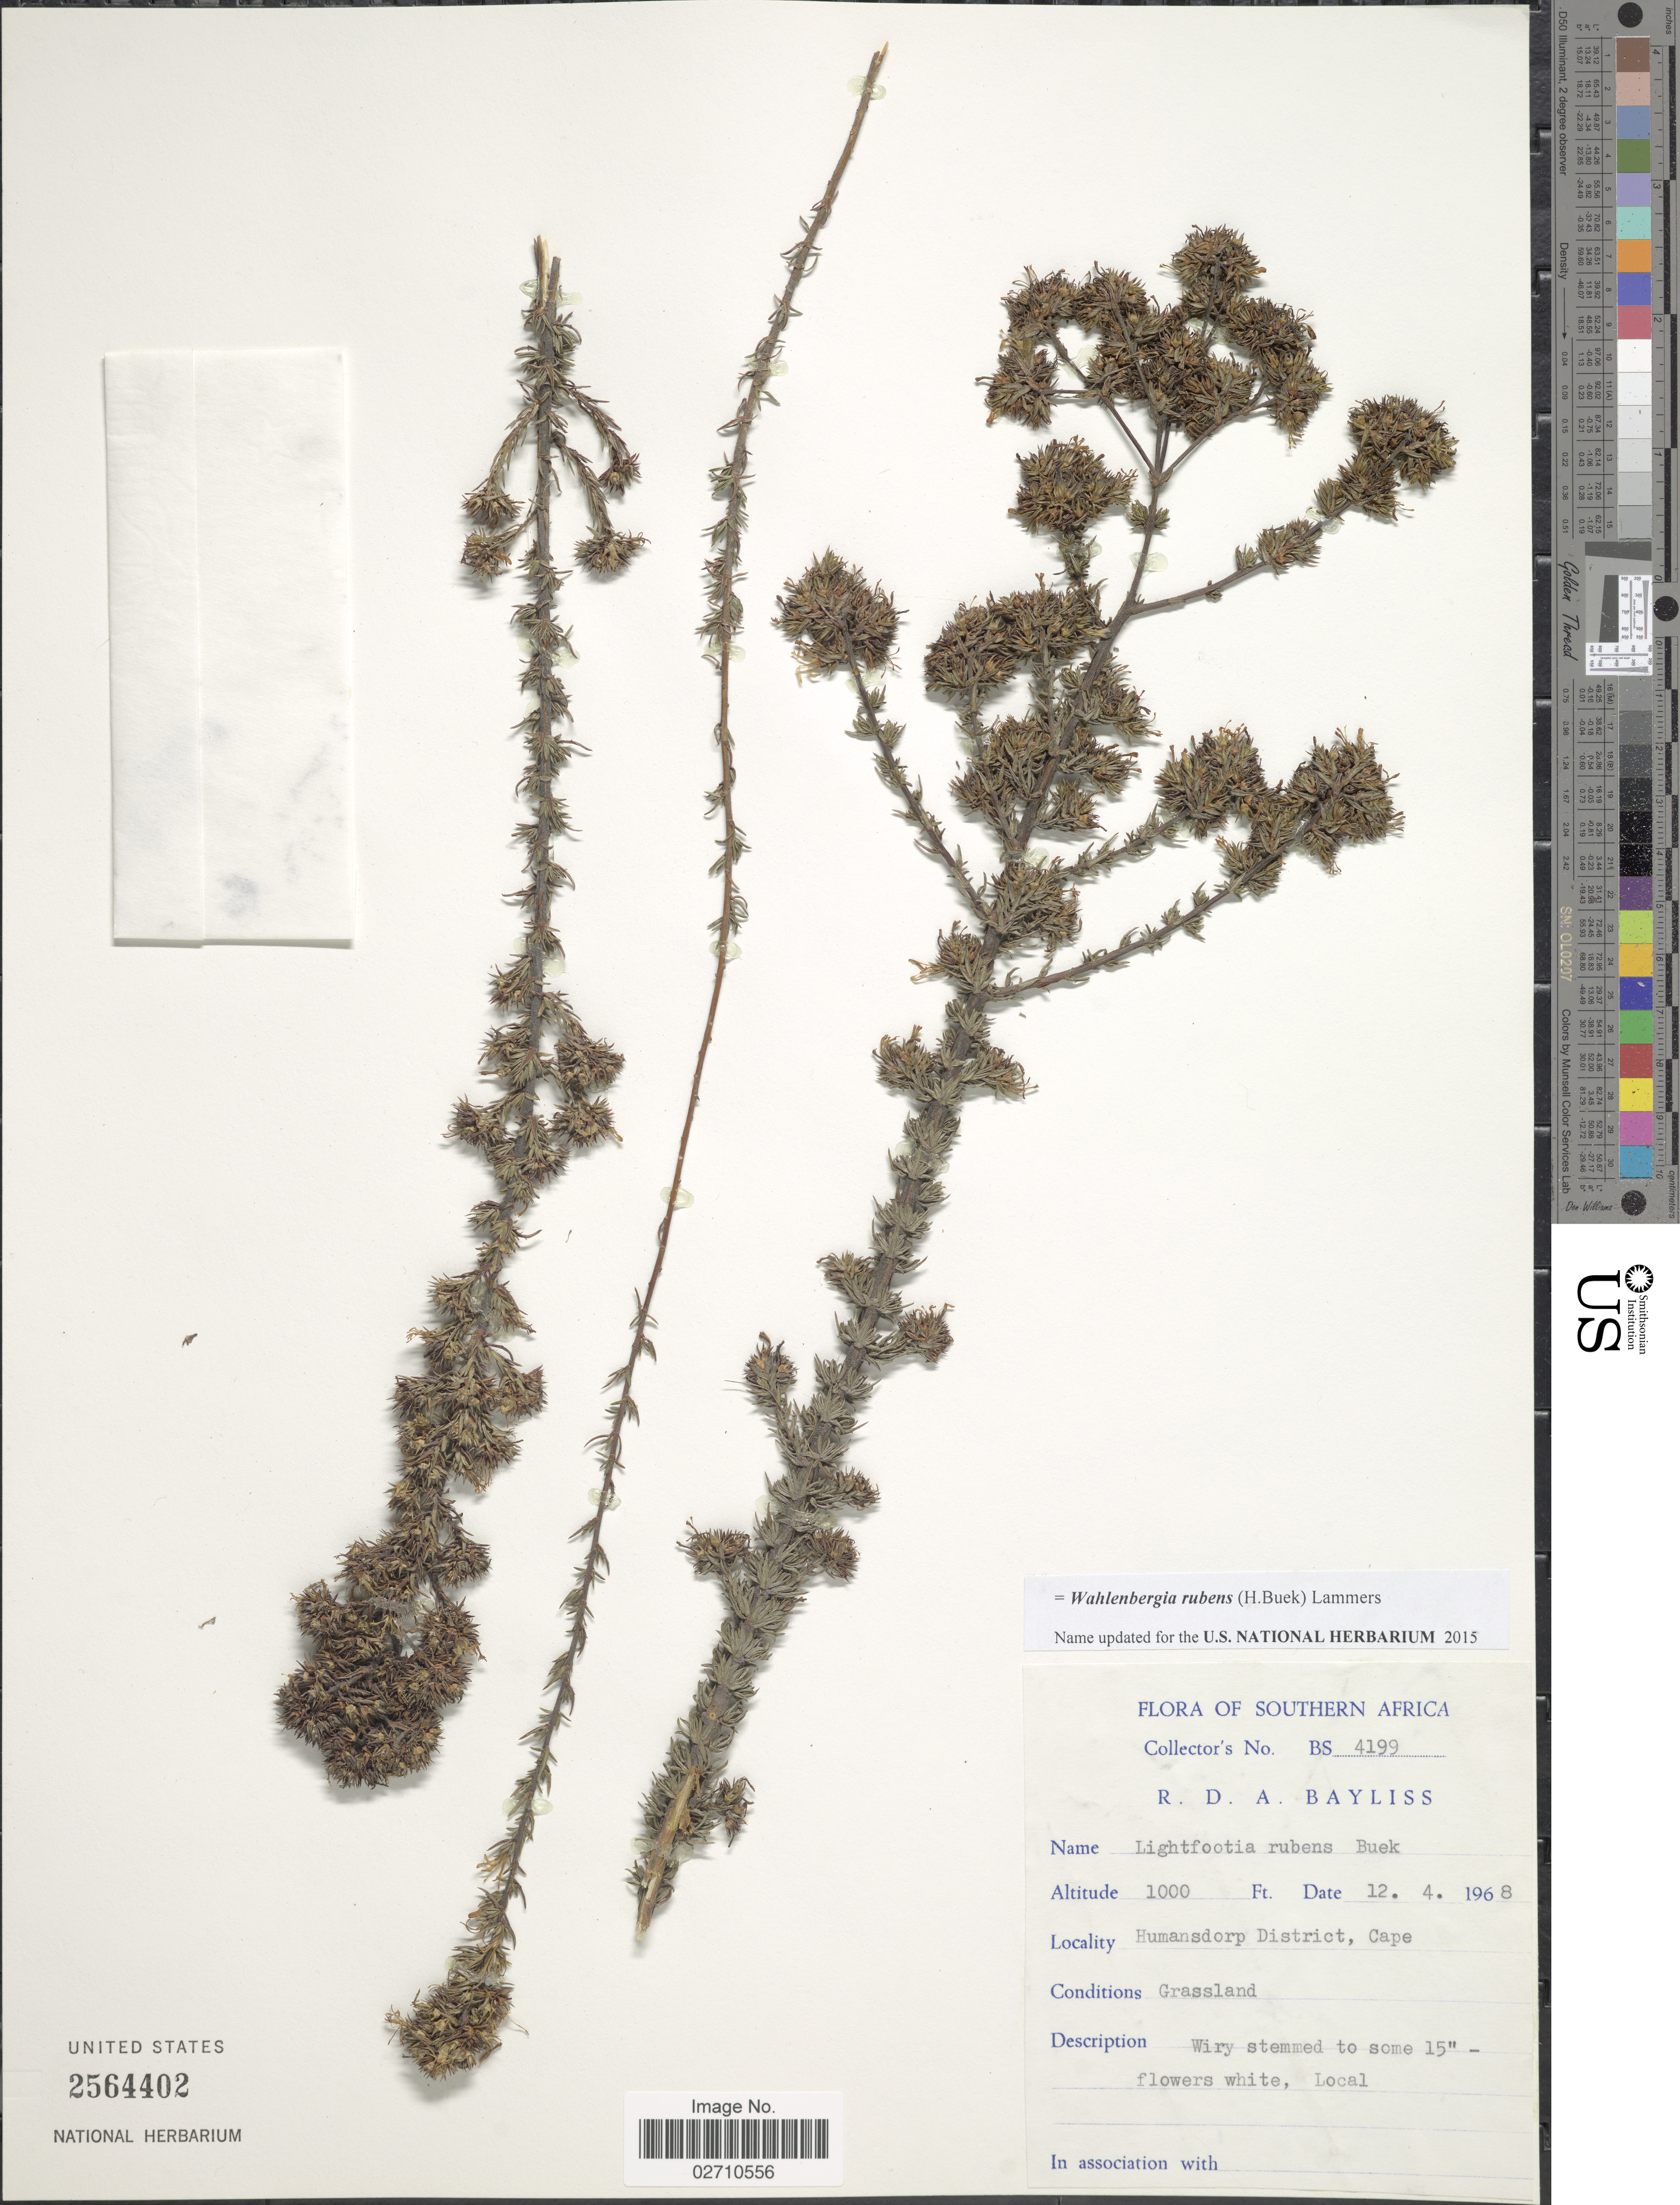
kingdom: Plantae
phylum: Tracheophyta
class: Magnoliopsida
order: Asterales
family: Campanulaceae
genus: Wahlenbergia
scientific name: Wahlenbergia rubens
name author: (H. Buek) Lammers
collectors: R. Bayliss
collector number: BS4199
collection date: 1968-04-12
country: South Africa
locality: Humansdorp District, Cape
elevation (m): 305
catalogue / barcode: US 2564402